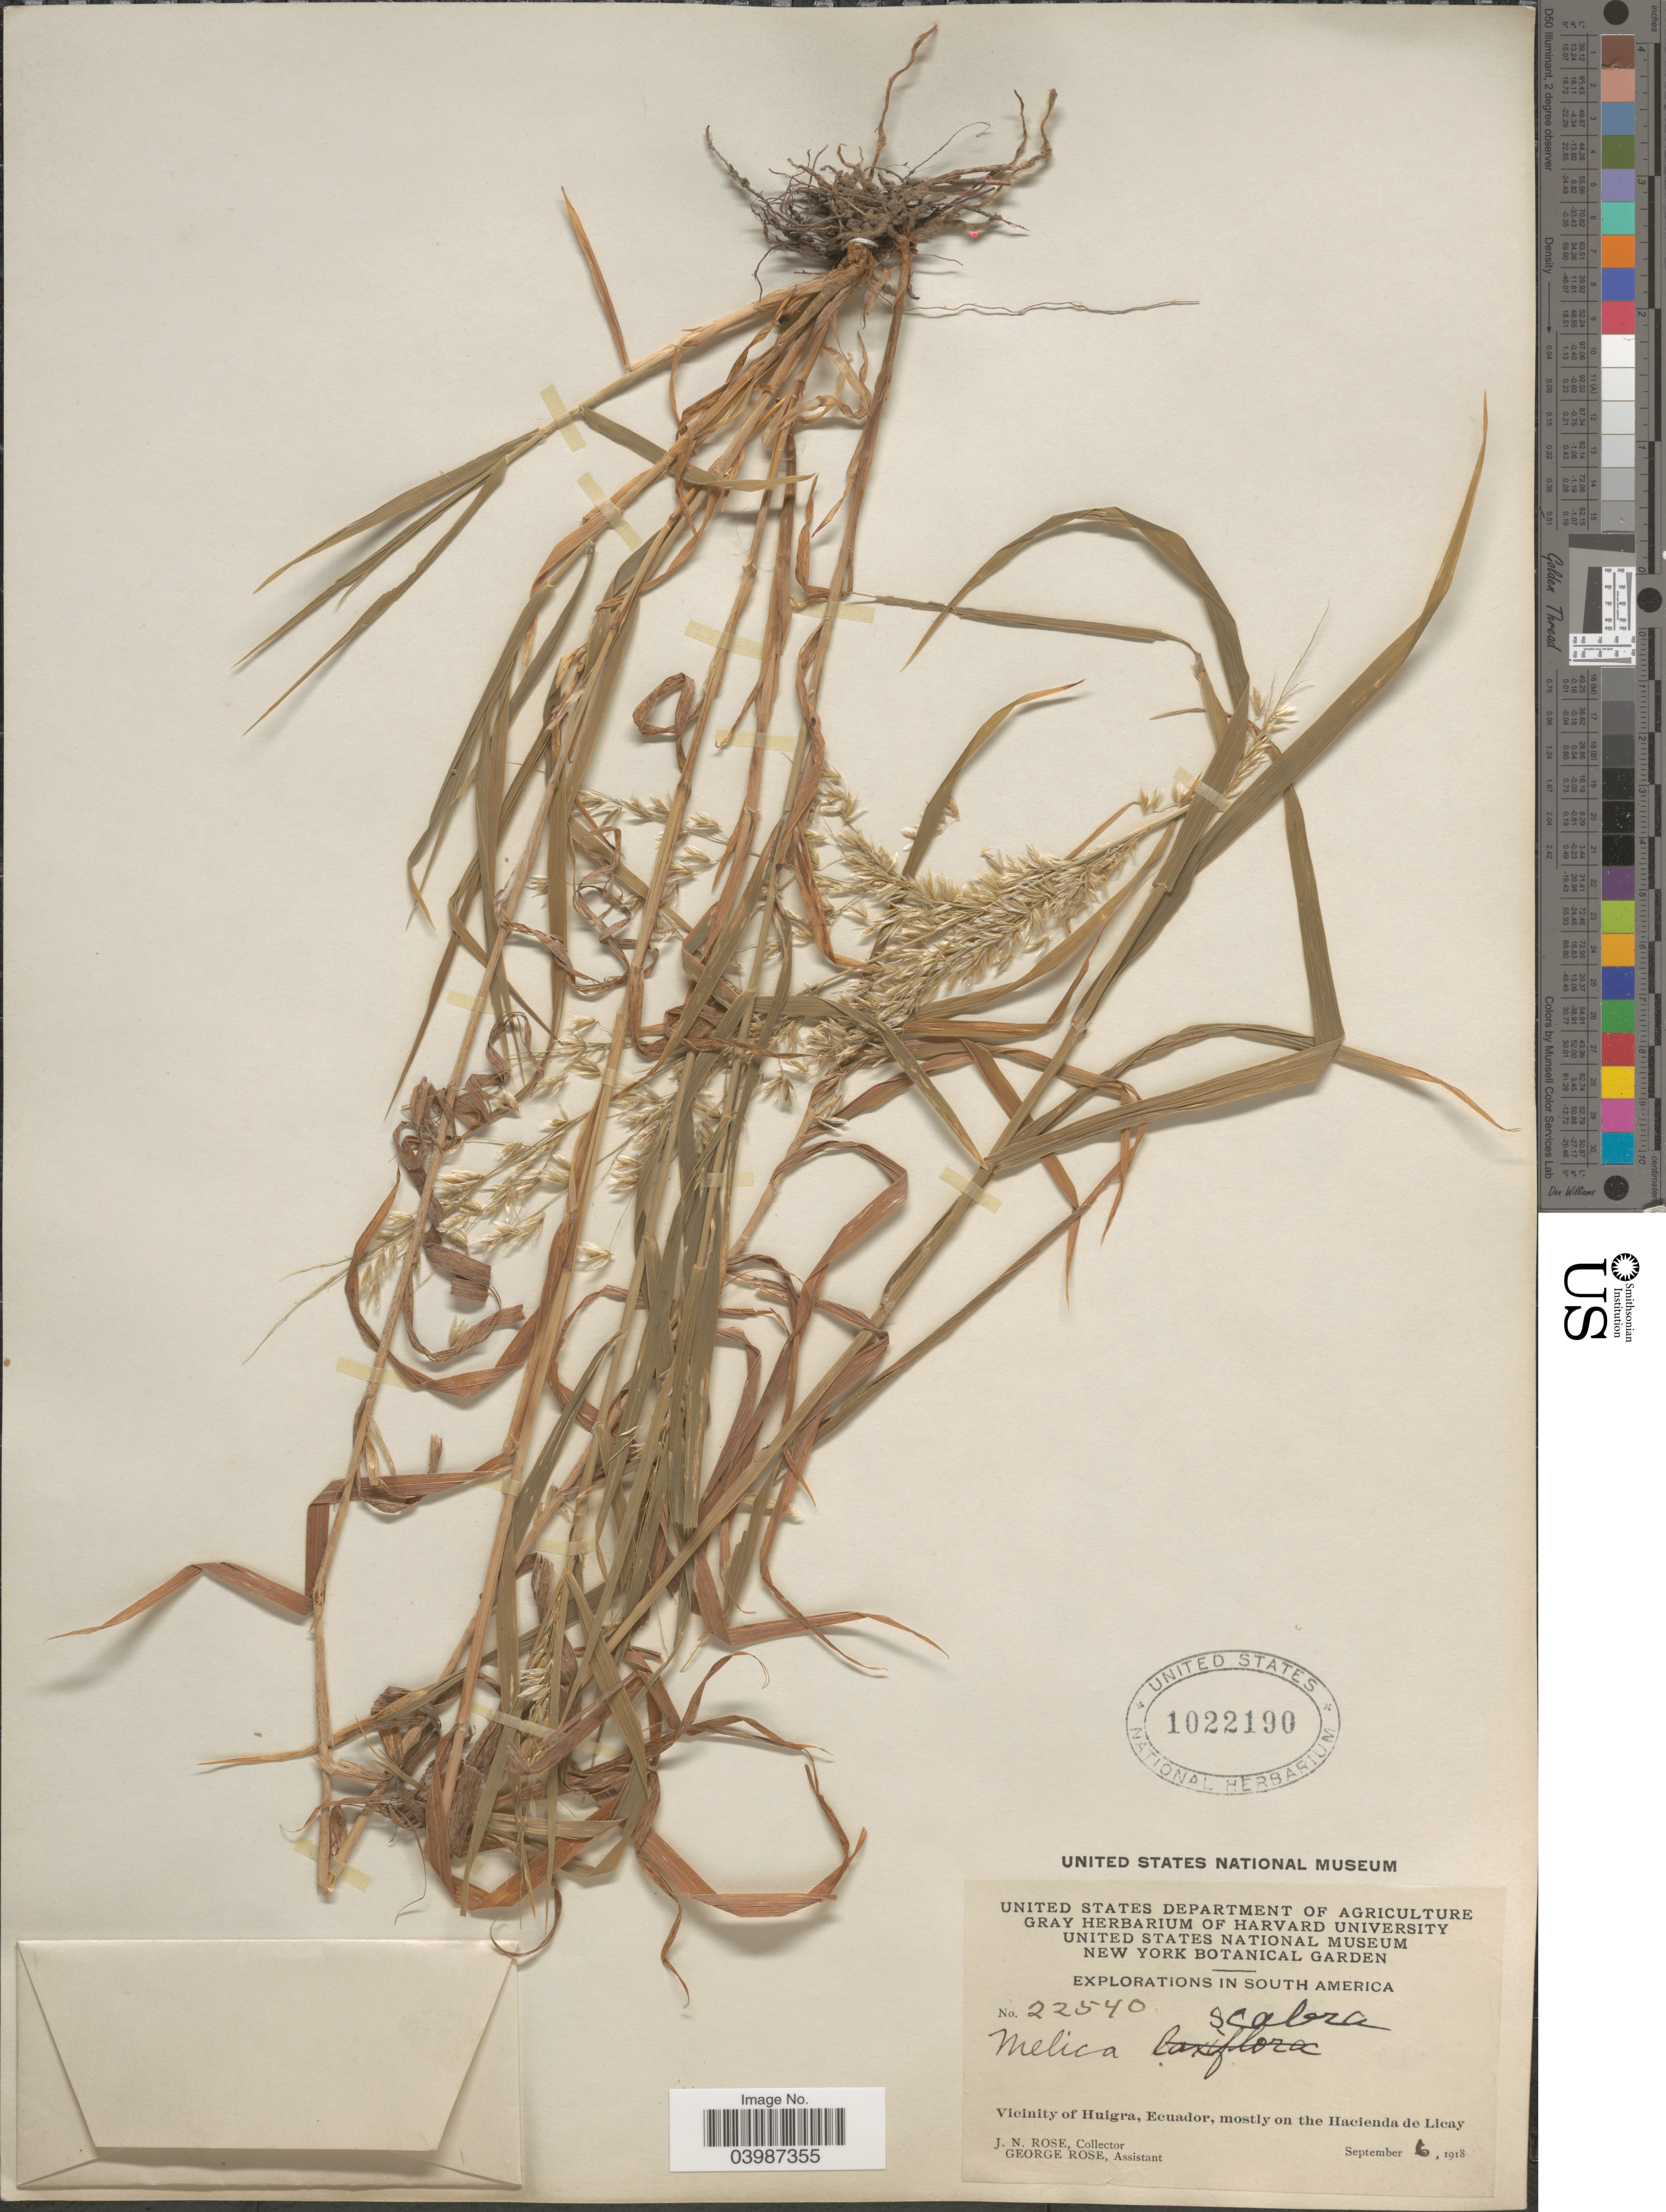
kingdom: Plantae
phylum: Tracheophyta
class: Liliopsida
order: Poales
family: Poaceae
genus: Melica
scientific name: Melica scabra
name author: Kunth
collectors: J. N. Rose & G. Rose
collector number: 22540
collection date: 1918-09-06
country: Ecuador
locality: Vicinity of Huigra, Ecuador, mostly on the Hacienda de Licay.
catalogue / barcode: US 1022190